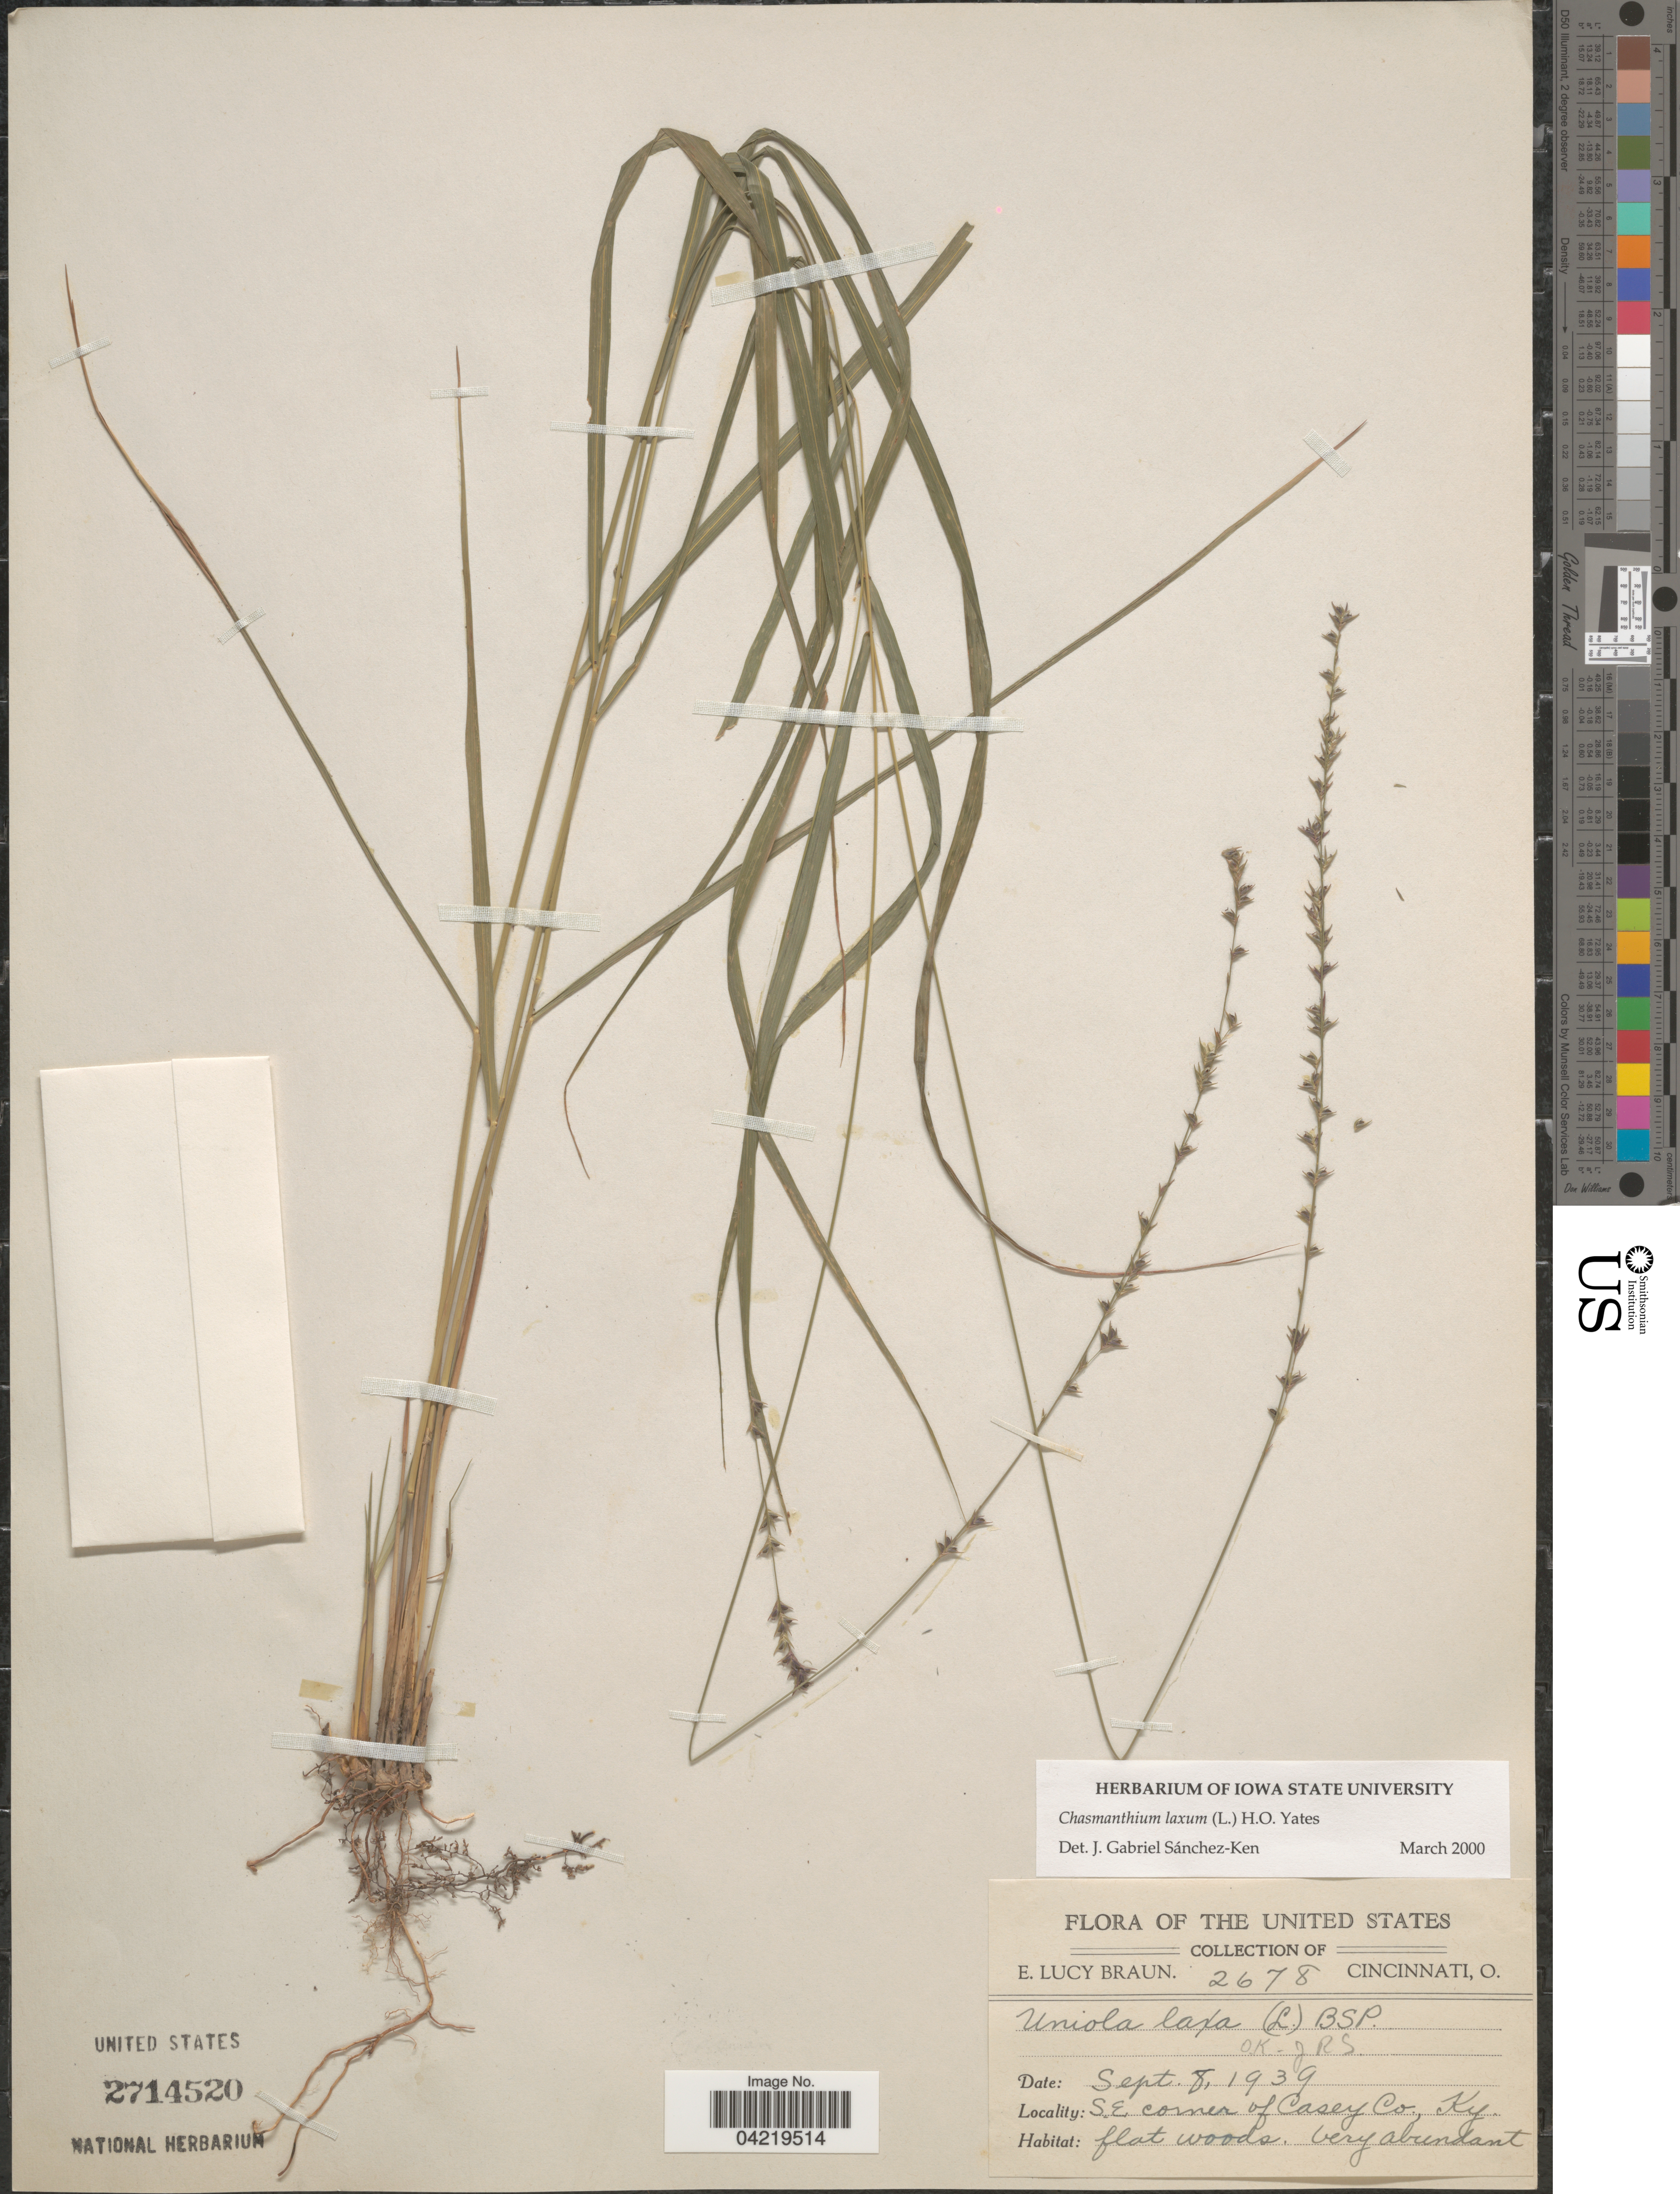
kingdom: Plantae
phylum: Tracheophyta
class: Liliopsida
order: Poales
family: Poaceae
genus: Chasmanthium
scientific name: Chasmanthium laxum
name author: (L.) H.O. Yates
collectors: E. L. Braun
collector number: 2678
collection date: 1939-09-08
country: United States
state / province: Kentucky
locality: S.E. corner of Casey Co.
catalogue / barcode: US 2714520